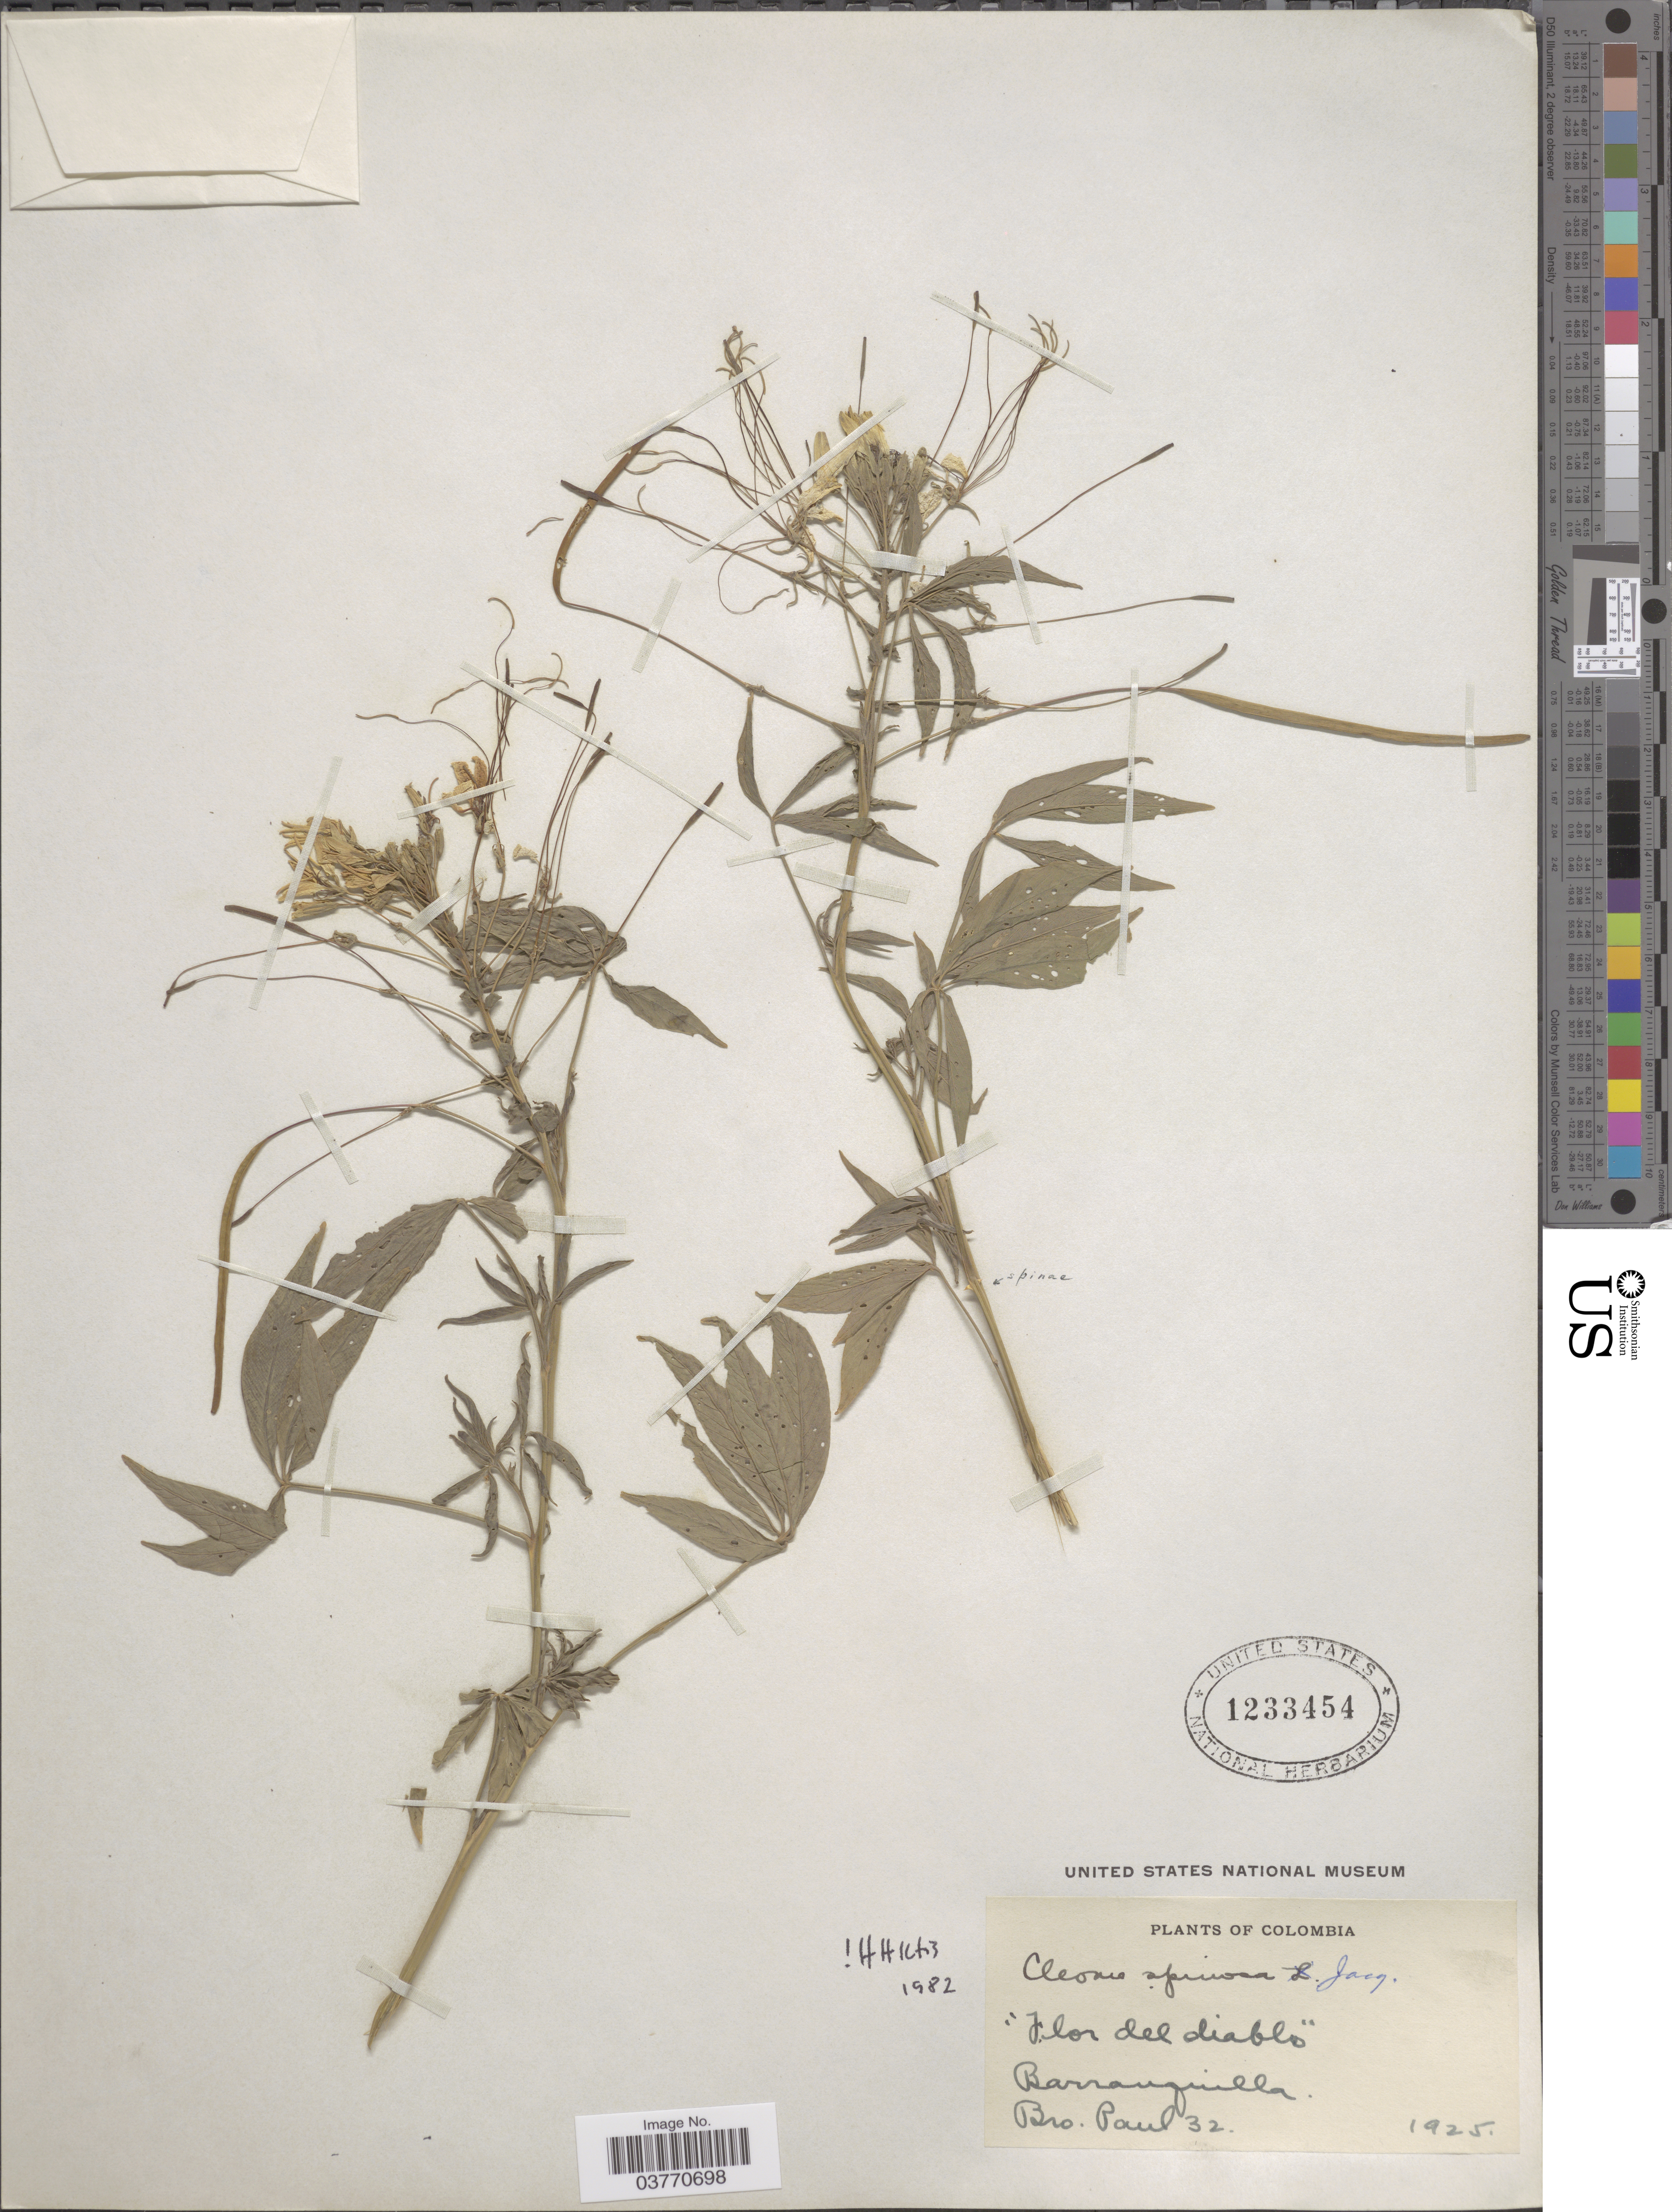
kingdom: Plantae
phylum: Tracheophyta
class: Magnoliopsida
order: Brassicales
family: Cleomaceae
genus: Tarenaya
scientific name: Tarenaya spinosa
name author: (Jacq.) Raf.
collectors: B. Paul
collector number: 32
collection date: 1925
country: Colombia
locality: Barranquilla.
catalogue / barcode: US 1233454